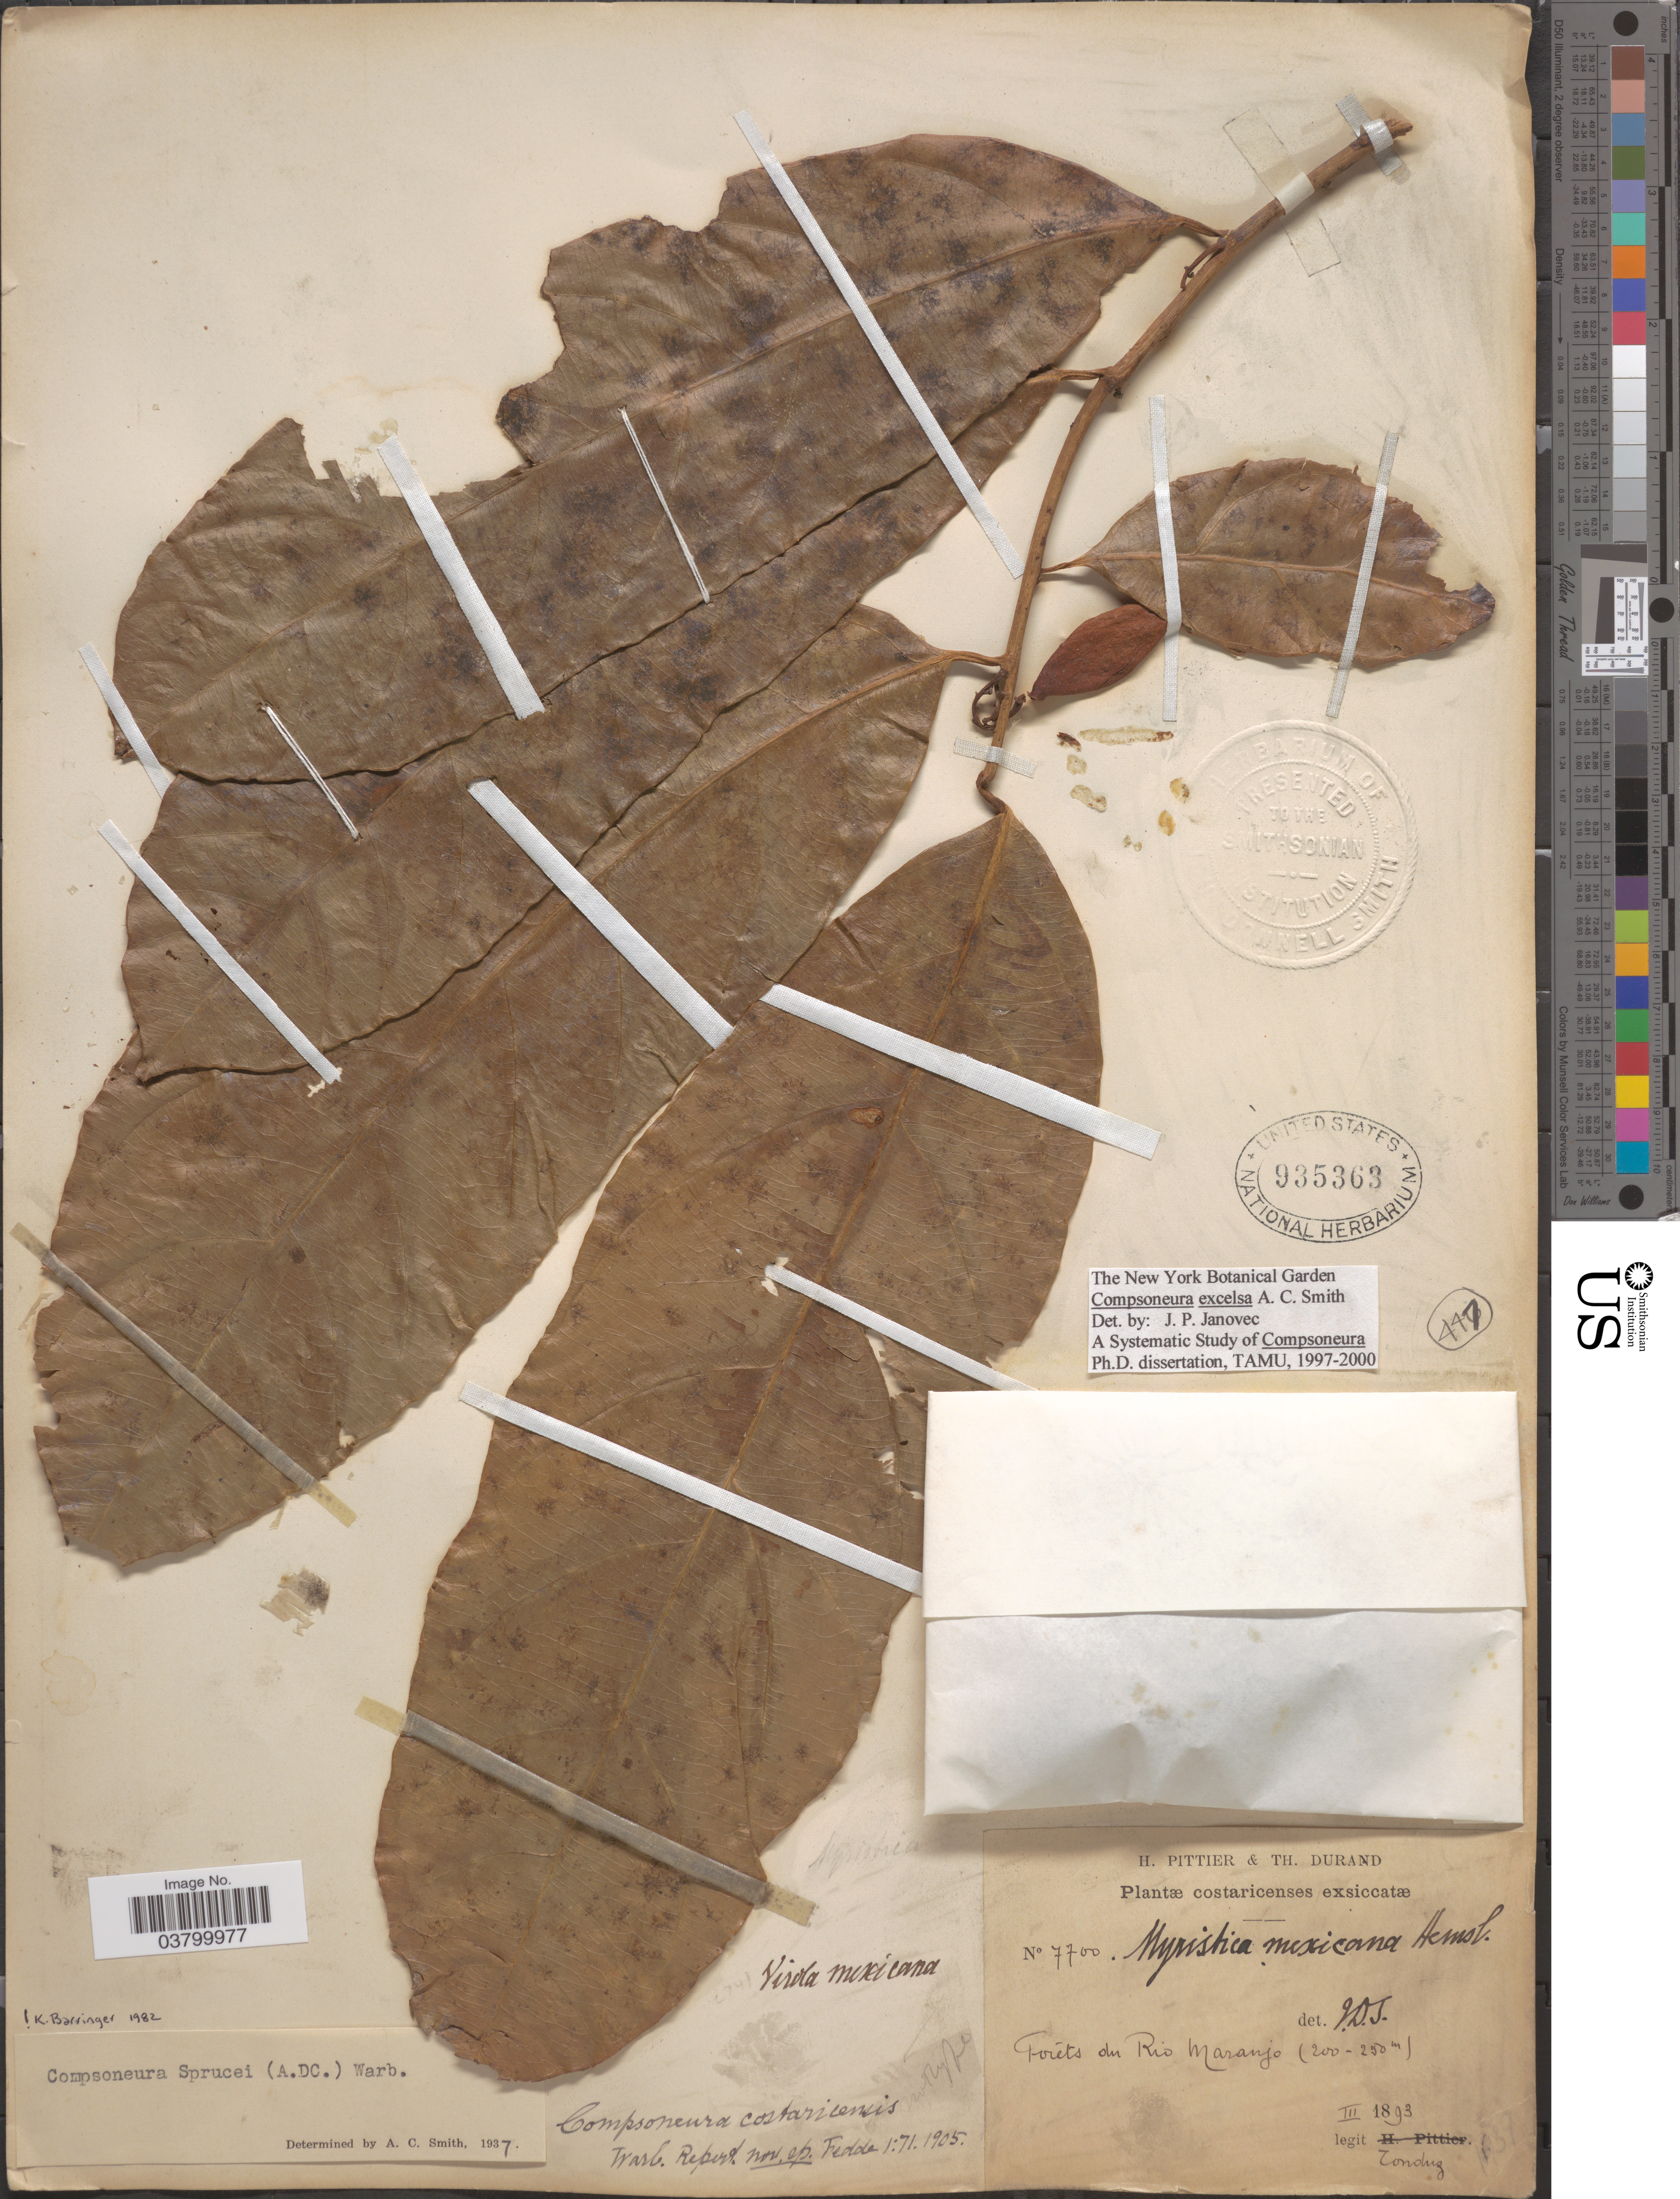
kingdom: Plantae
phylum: Tracheophyta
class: Magnoliopsida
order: Magnoliales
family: Myristicaceae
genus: Compsoneura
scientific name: Compsoneura excelsa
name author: A.C. Sm.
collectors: Tonduz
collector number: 7700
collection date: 1893-03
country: Costa Rica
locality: Forêts du Rio Maranjo.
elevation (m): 200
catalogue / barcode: US 935363